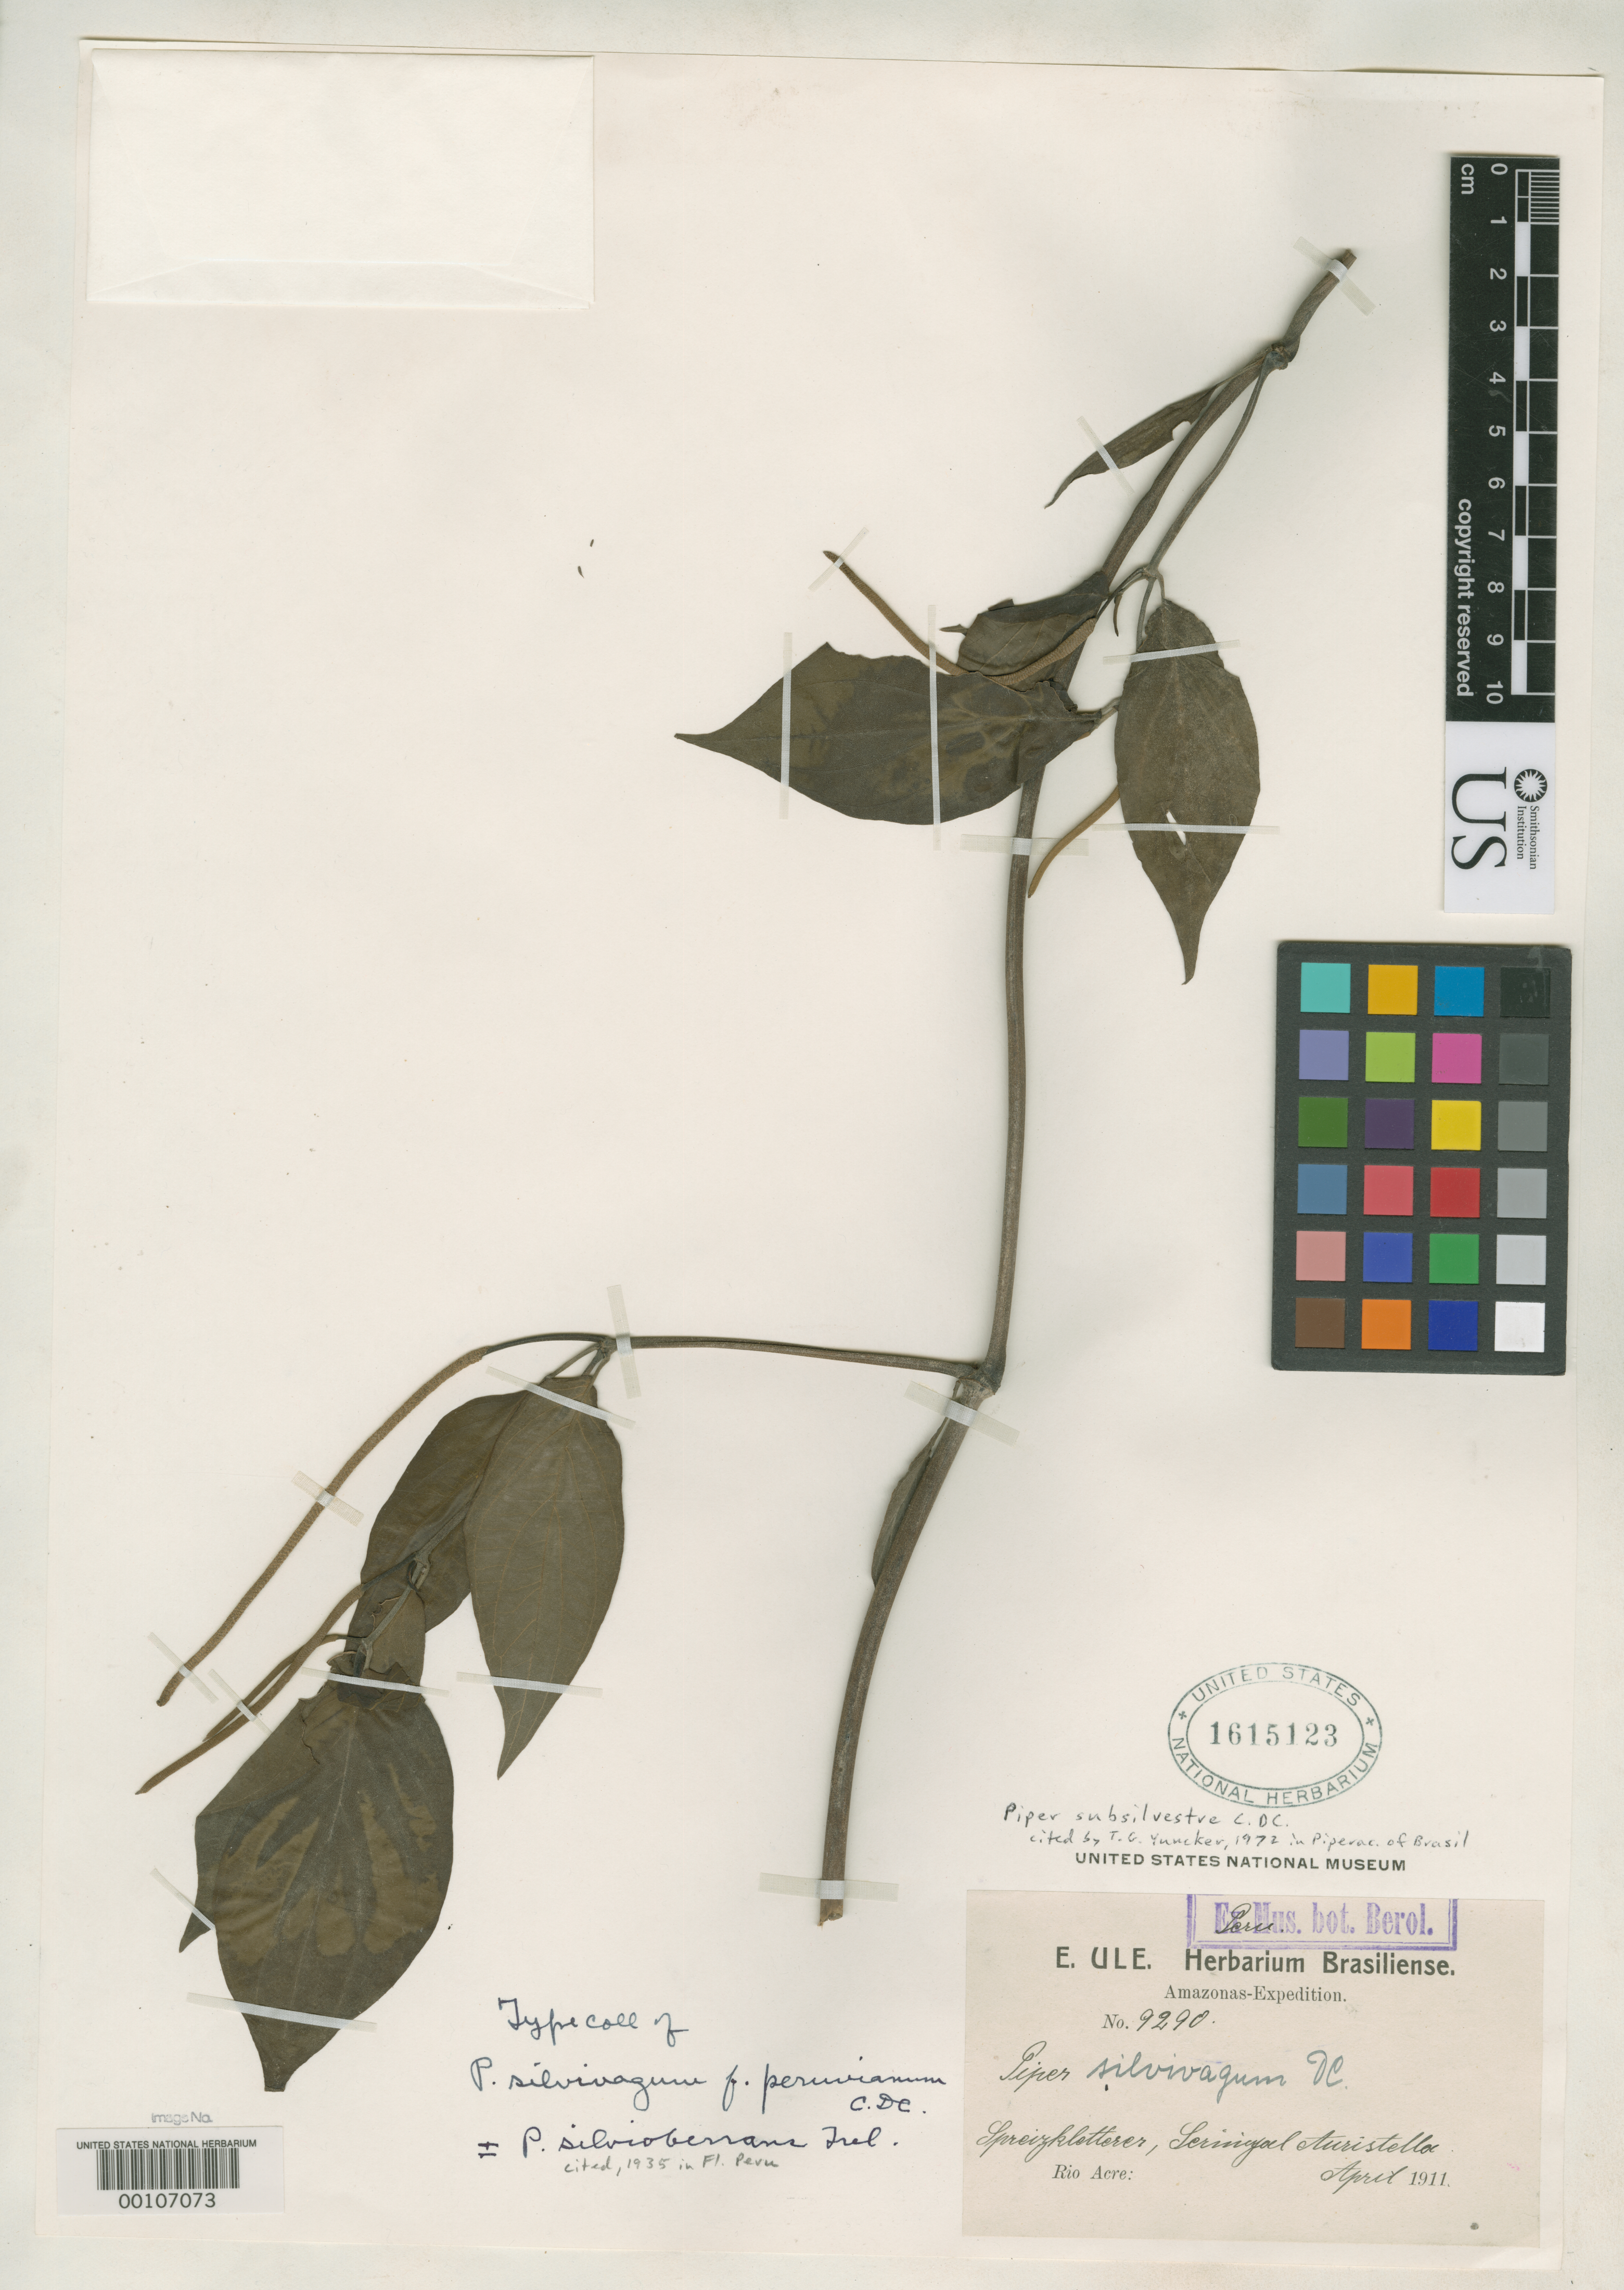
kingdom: Plantae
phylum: Tracheophyta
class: Magnoliopsida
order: Piperales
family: Piperaceae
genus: Piper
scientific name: Piper silvivagum var. peruvianum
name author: C. DC.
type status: Isotype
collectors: E. H. Ule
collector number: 9290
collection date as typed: Apr 1911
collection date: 1911-04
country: Peru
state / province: Amazonas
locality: Río Acre, Seringal Auristella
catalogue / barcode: US 1615123